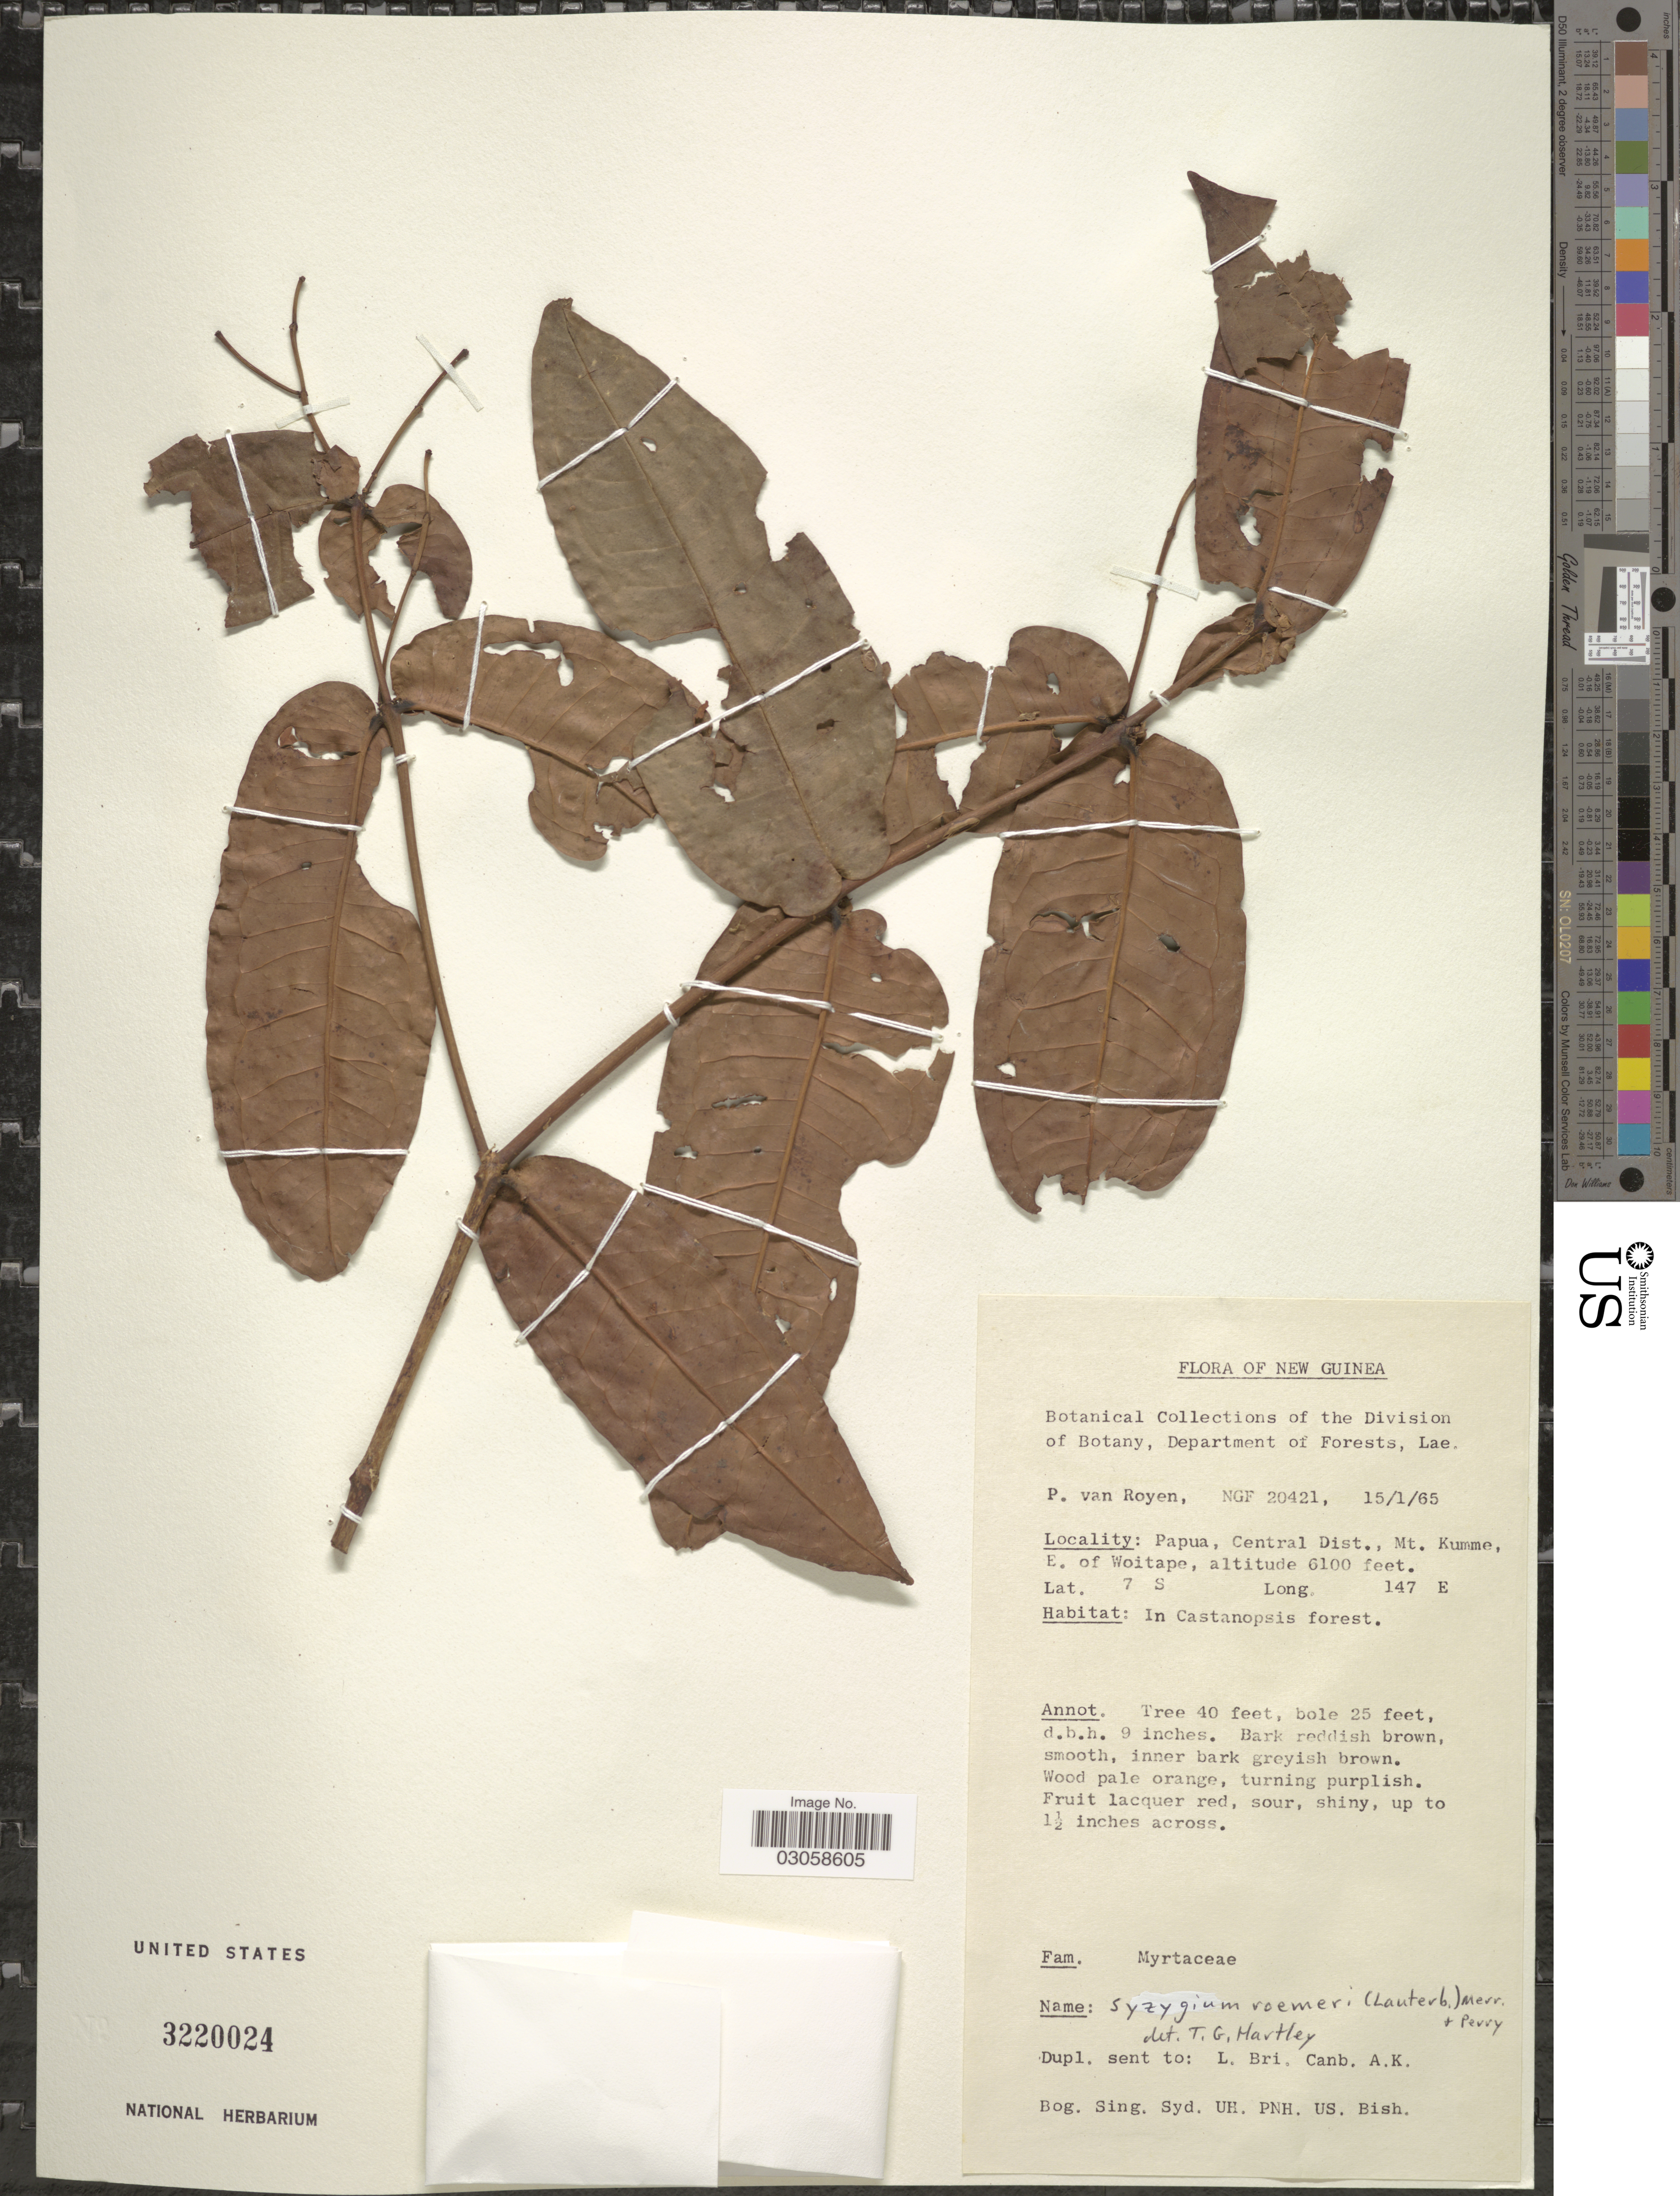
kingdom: Plantae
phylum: Tracheophyta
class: Magnoliopsida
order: Myrtales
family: Myrtaceae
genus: Syzygium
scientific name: Syzygium roemeri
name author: Merr. & L.M. Perry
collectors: P. van Royen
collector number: NGF 20421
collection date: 1965-01-15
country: Papua New Guinea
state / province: Central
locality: New Guinea. Papua, Central Dist., Mt. Kumme, E. of Woitape.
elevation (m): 1859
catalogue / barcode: US 3220024